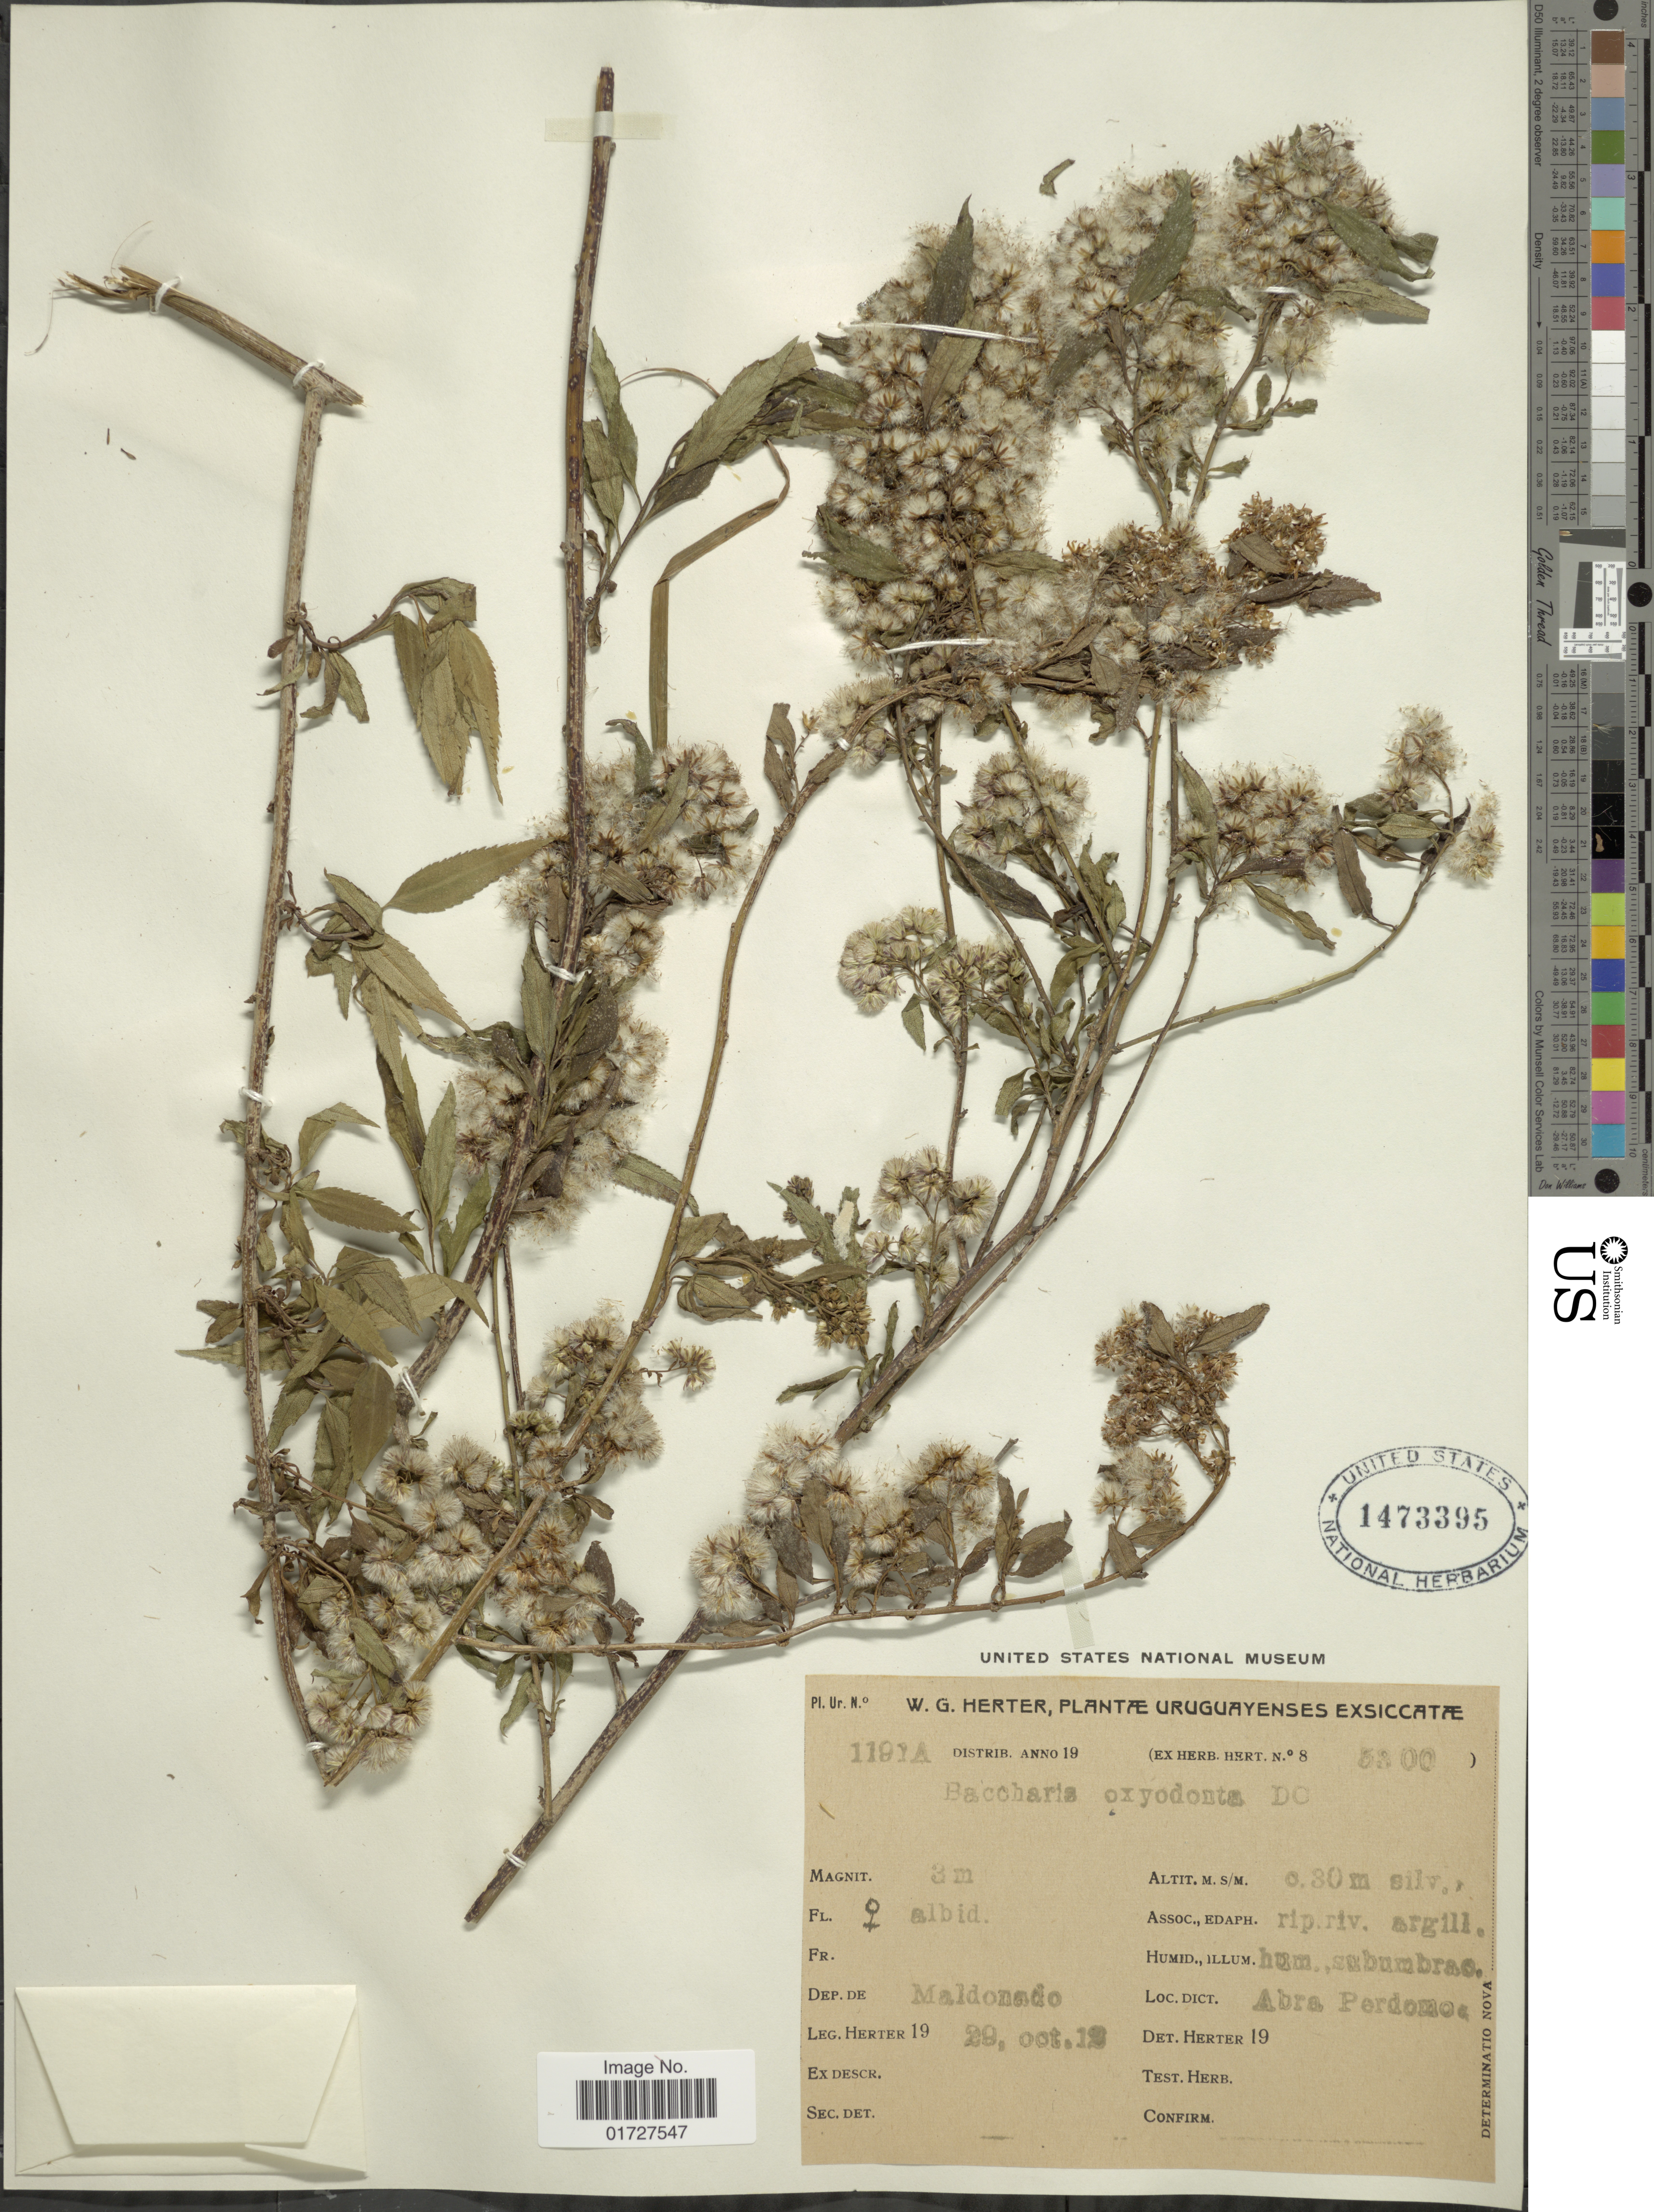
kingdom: Plantae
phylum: Tracheophyta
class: Magnoliopsida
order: Asterales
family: Asteraceae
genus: Baccharis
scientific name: Baccharis oxyodonta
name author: (DC.) Baker in Mart.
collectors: W. G. Herter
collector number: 5300*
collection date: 1929-10-12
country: Uruguay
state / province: Maldonado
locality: Abra Pedromo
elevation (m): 30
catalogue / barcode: US 1473395